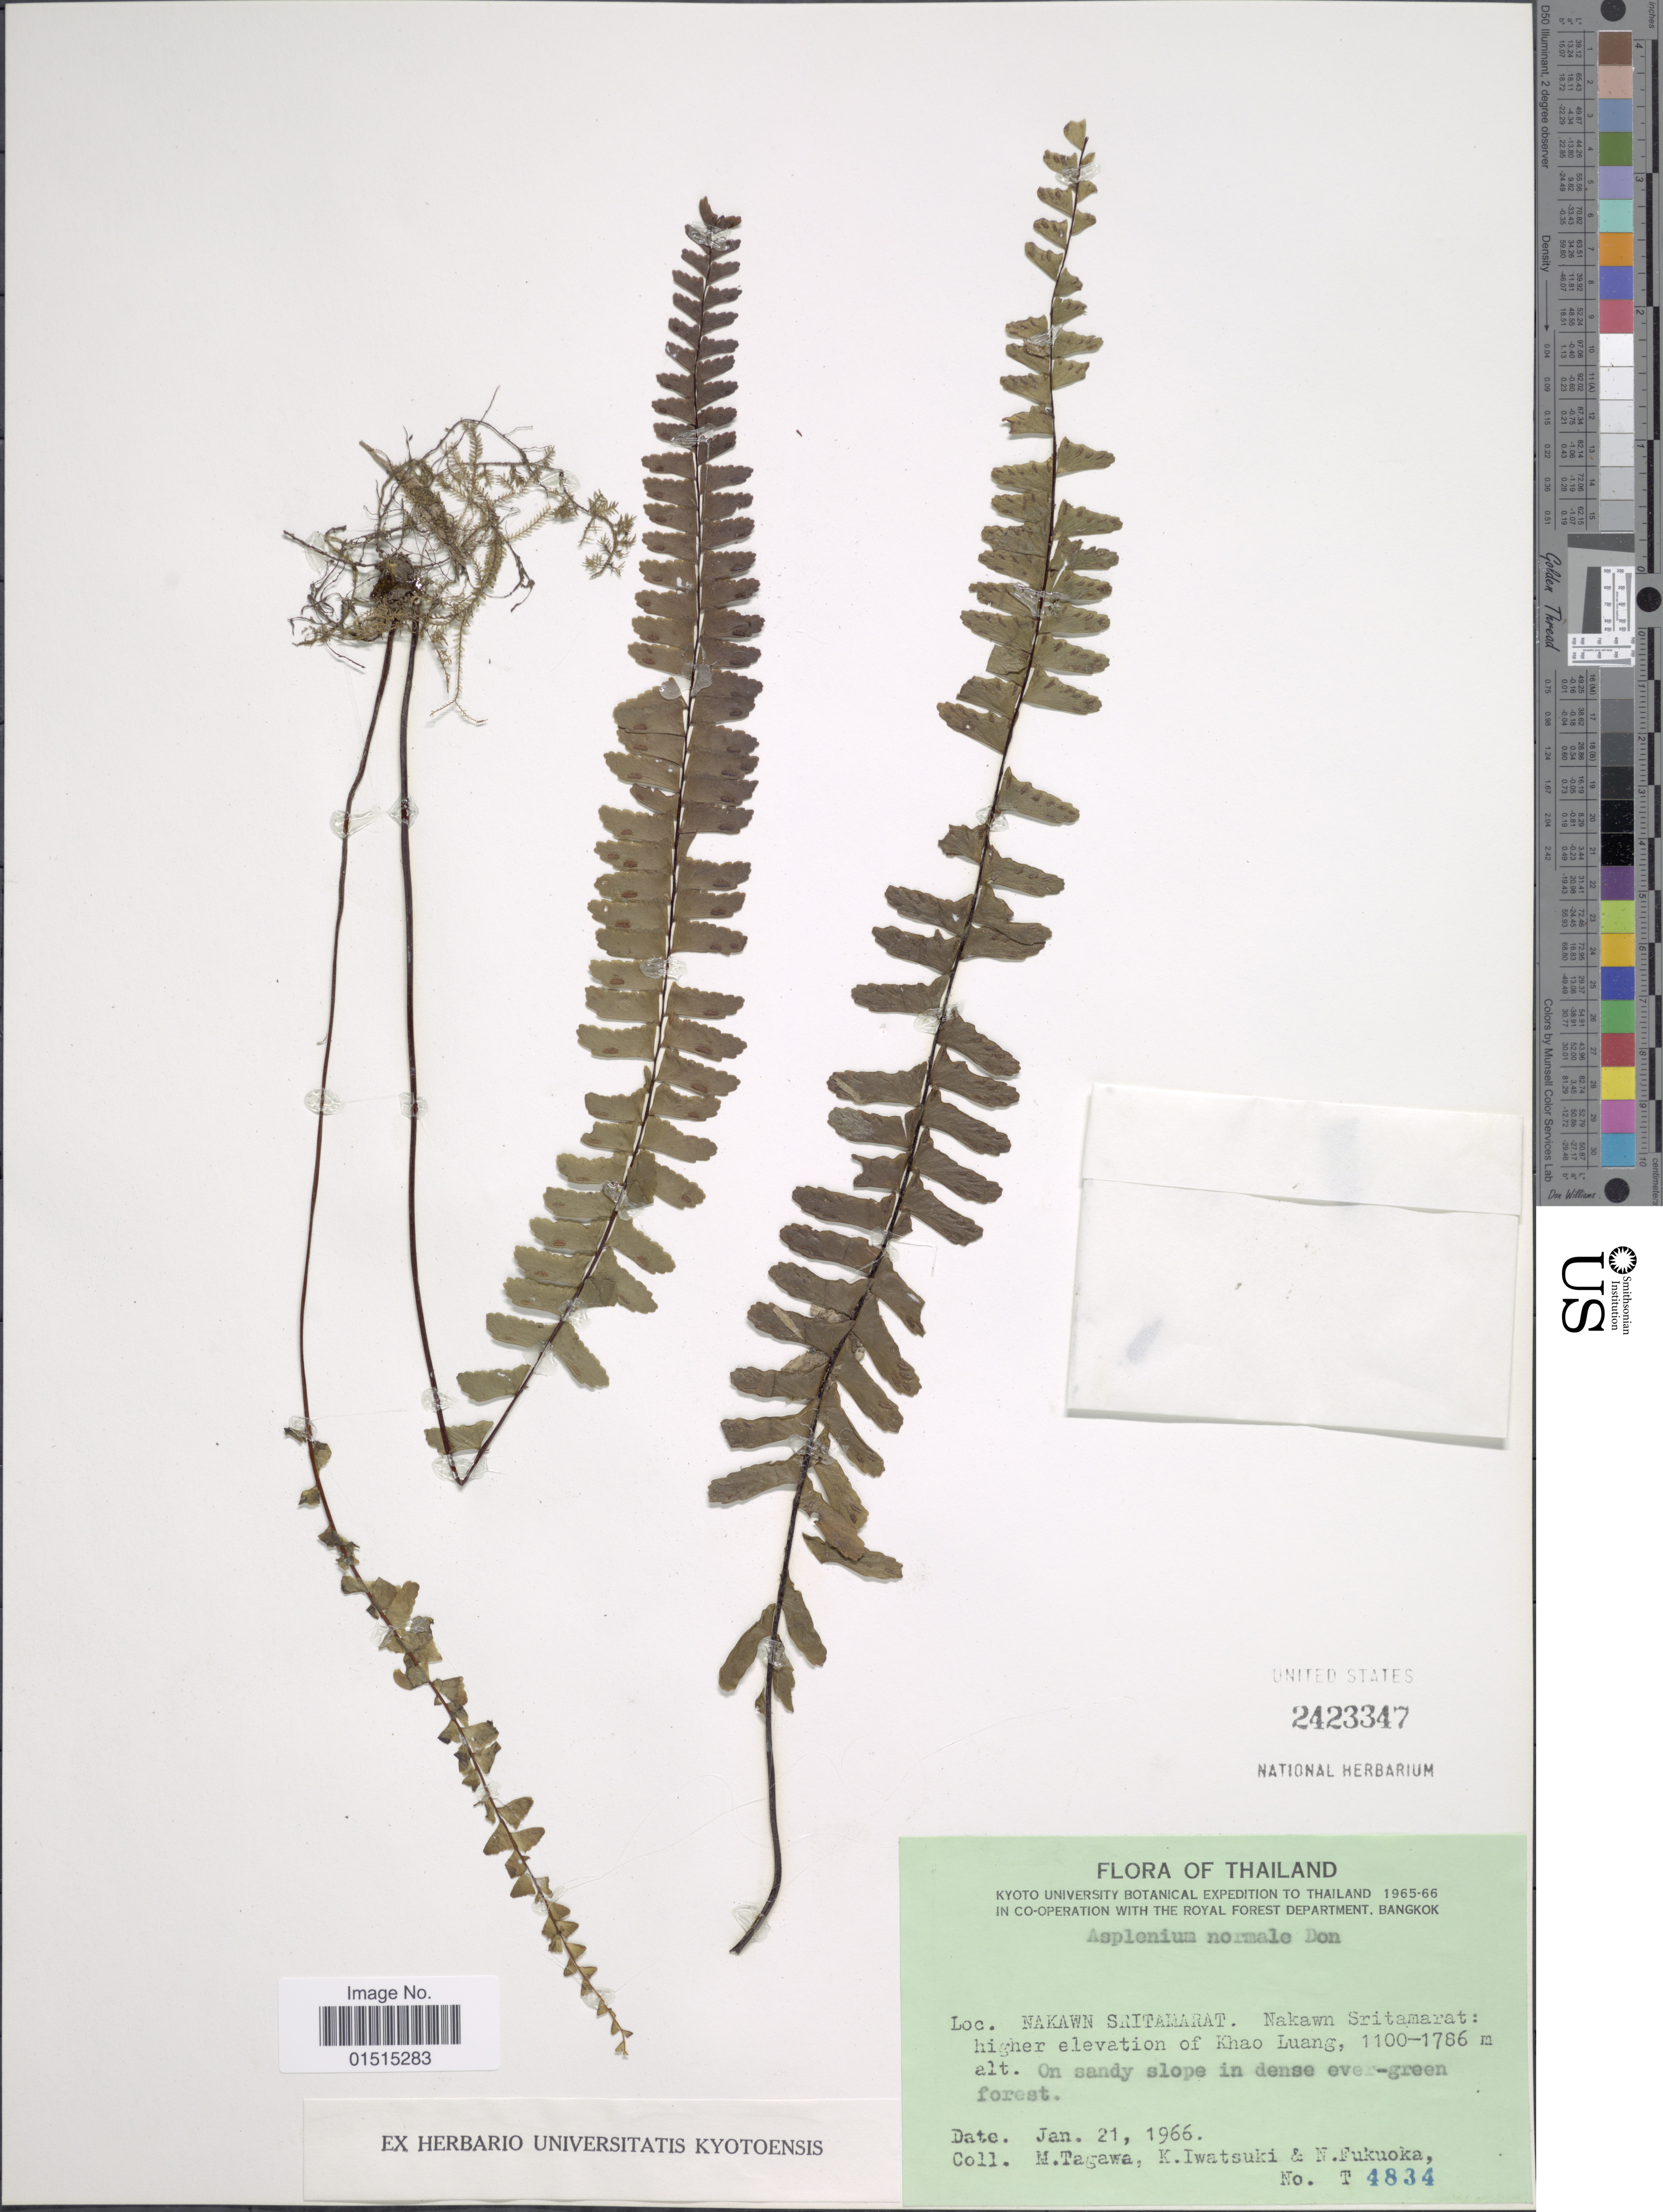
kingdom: Plantae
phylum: Tracheophyta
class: Polypodiopsida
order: Polypodiales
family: Aspleniaceae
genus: Asplenium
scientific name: Asplenium normale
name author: D. Don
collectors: M. Tagawa, K. Iwatsuki & N. Fukuoka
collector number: T4834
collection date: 1966-01-21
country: Thailand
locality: Nakawn Sritamarat: higher elevation of Khao Luang, on sandy slope in dense ever green forest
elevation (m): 1100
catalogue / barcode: US 2423347